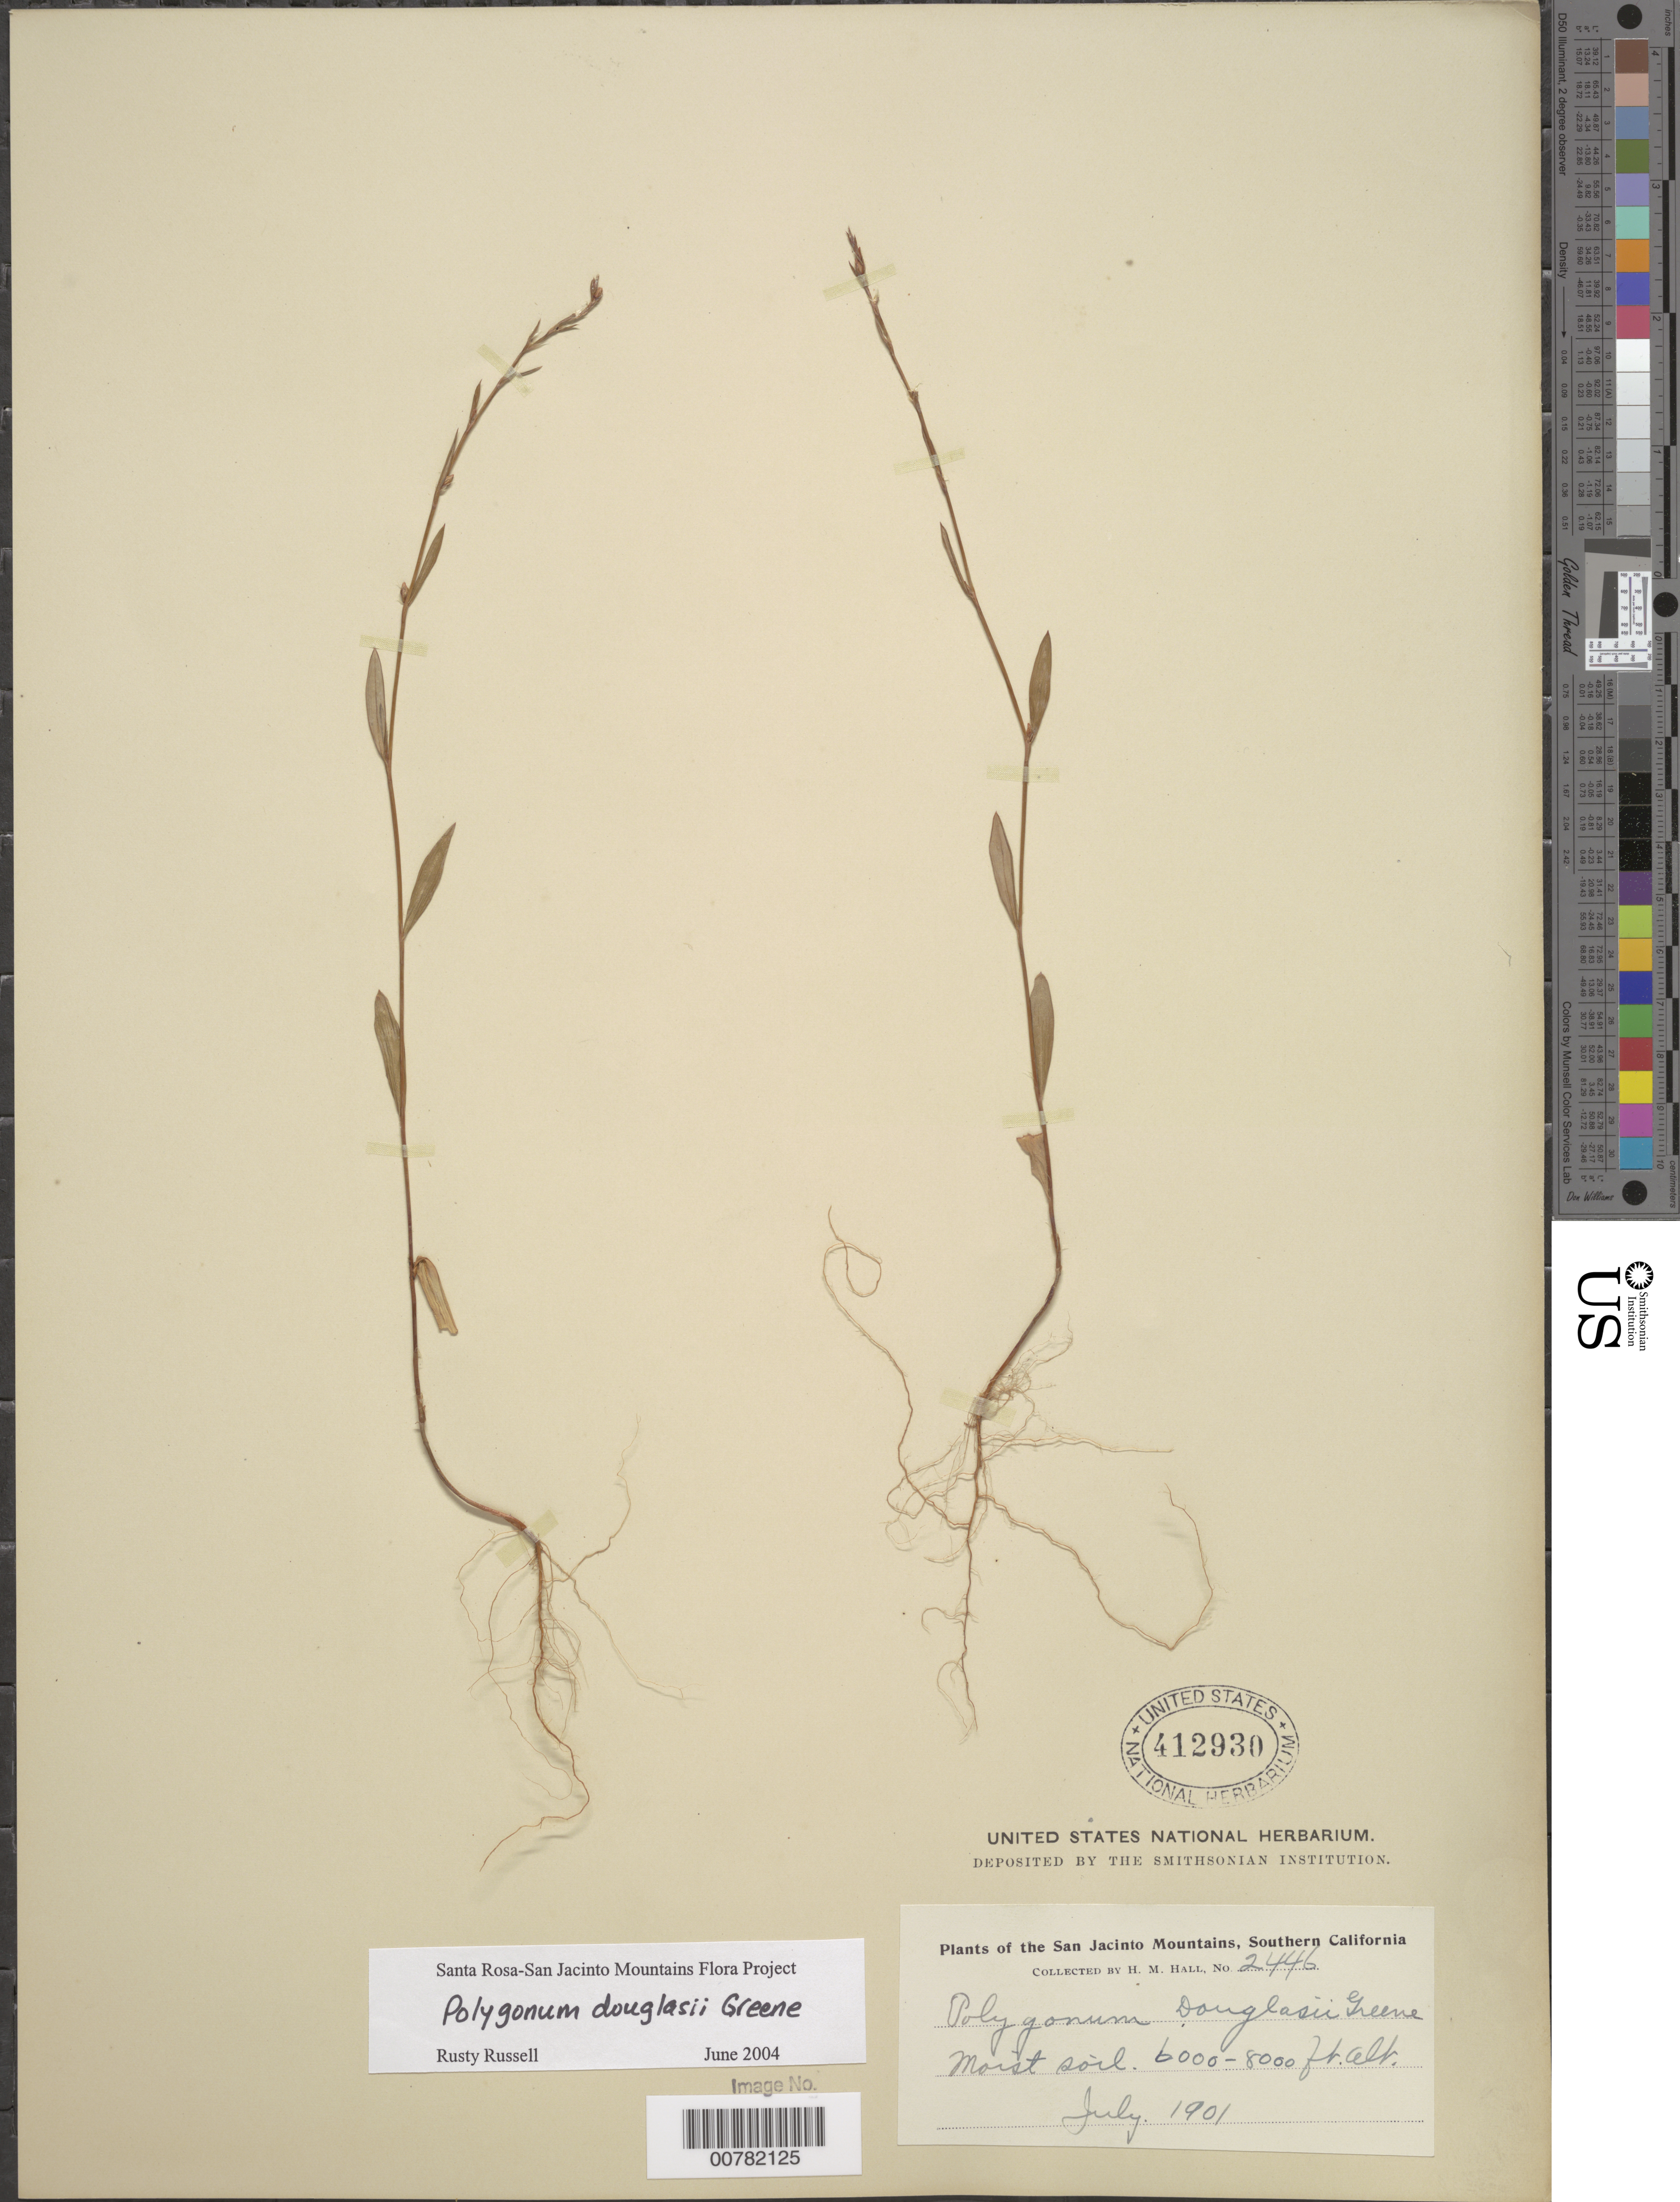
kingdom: Plantae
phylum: Tracheophyta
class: Magnoliopsida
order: Caryophyllales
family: Polygonaceae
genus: Polygonum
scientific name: Polygonum douglasii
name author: Greene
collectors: H. M. Hall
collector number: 2446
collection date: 1901-07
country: United States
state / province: California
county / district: Riverside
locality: The San Jacinto Mountains, Southern California.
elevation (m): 1829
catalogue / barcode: US 412930